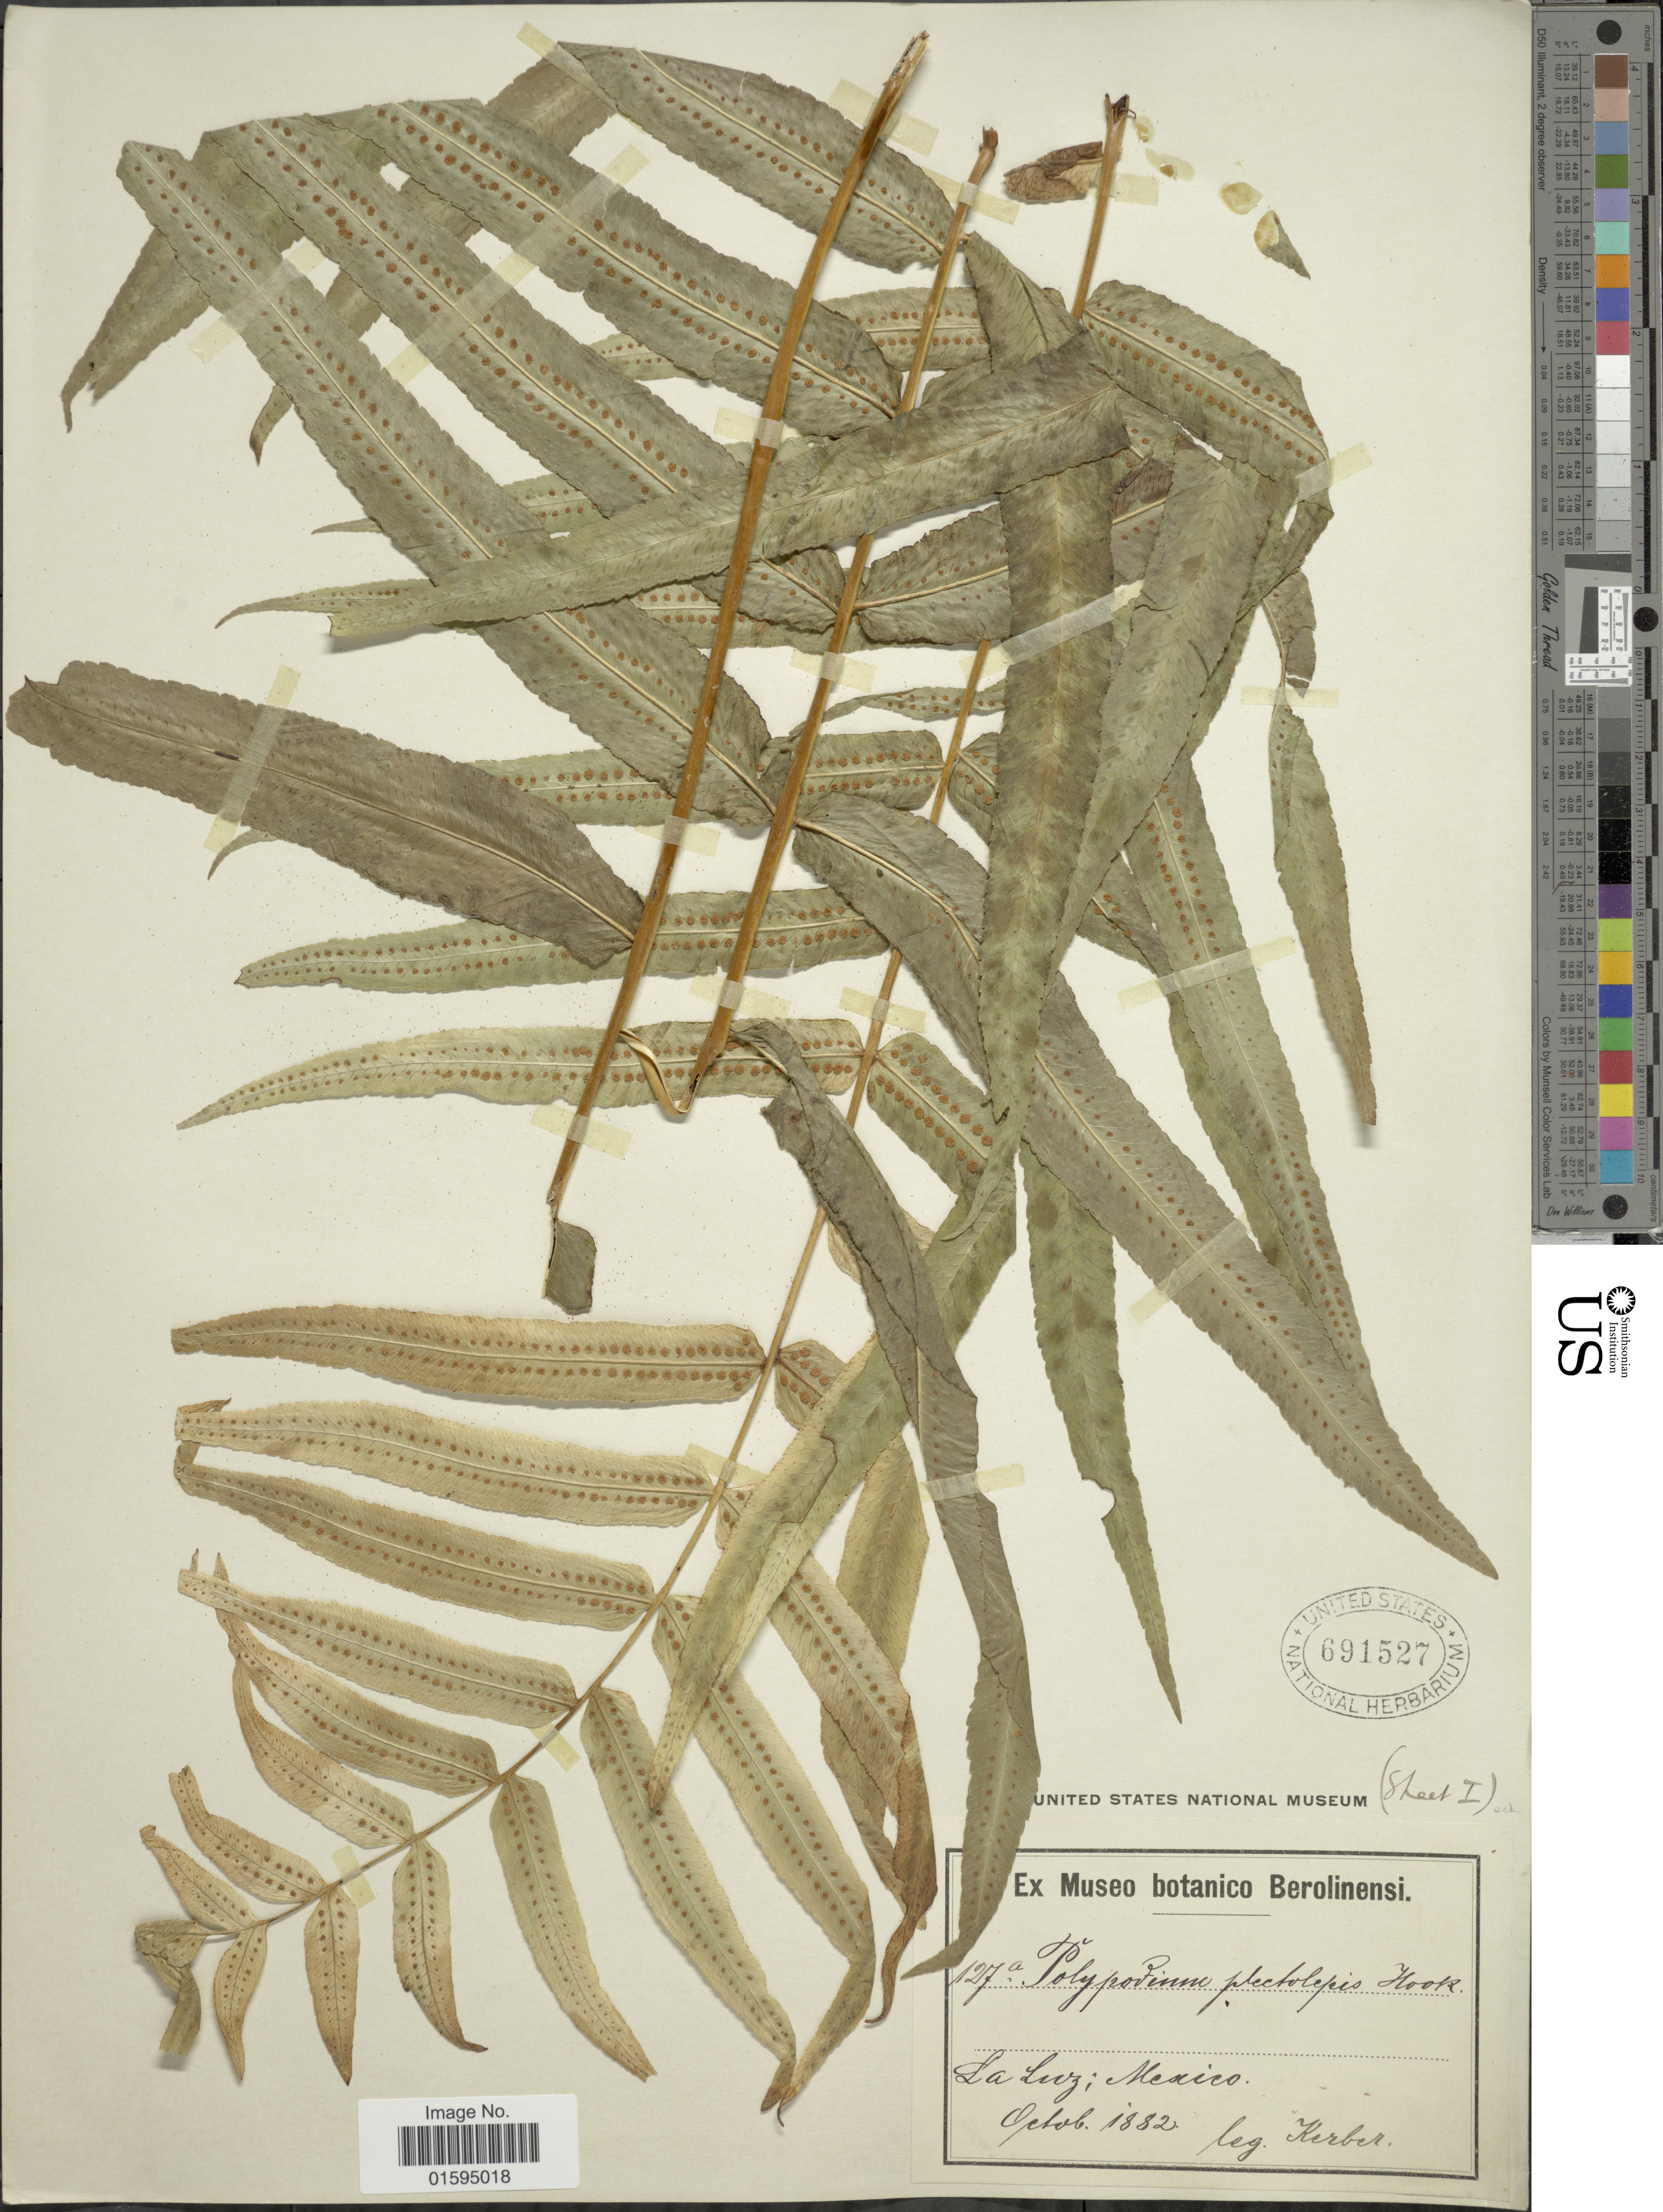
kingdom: Plantae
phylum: Tracheophyta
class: Polypodiopsida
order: Polypodiales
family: Polypodiaceae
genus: Polypodium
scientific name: Polypodium echinolepis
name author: Fée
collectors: -. Kerber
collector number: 127 A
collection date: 1882-10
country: Mexico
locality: La Luz.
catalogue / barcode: US 691527